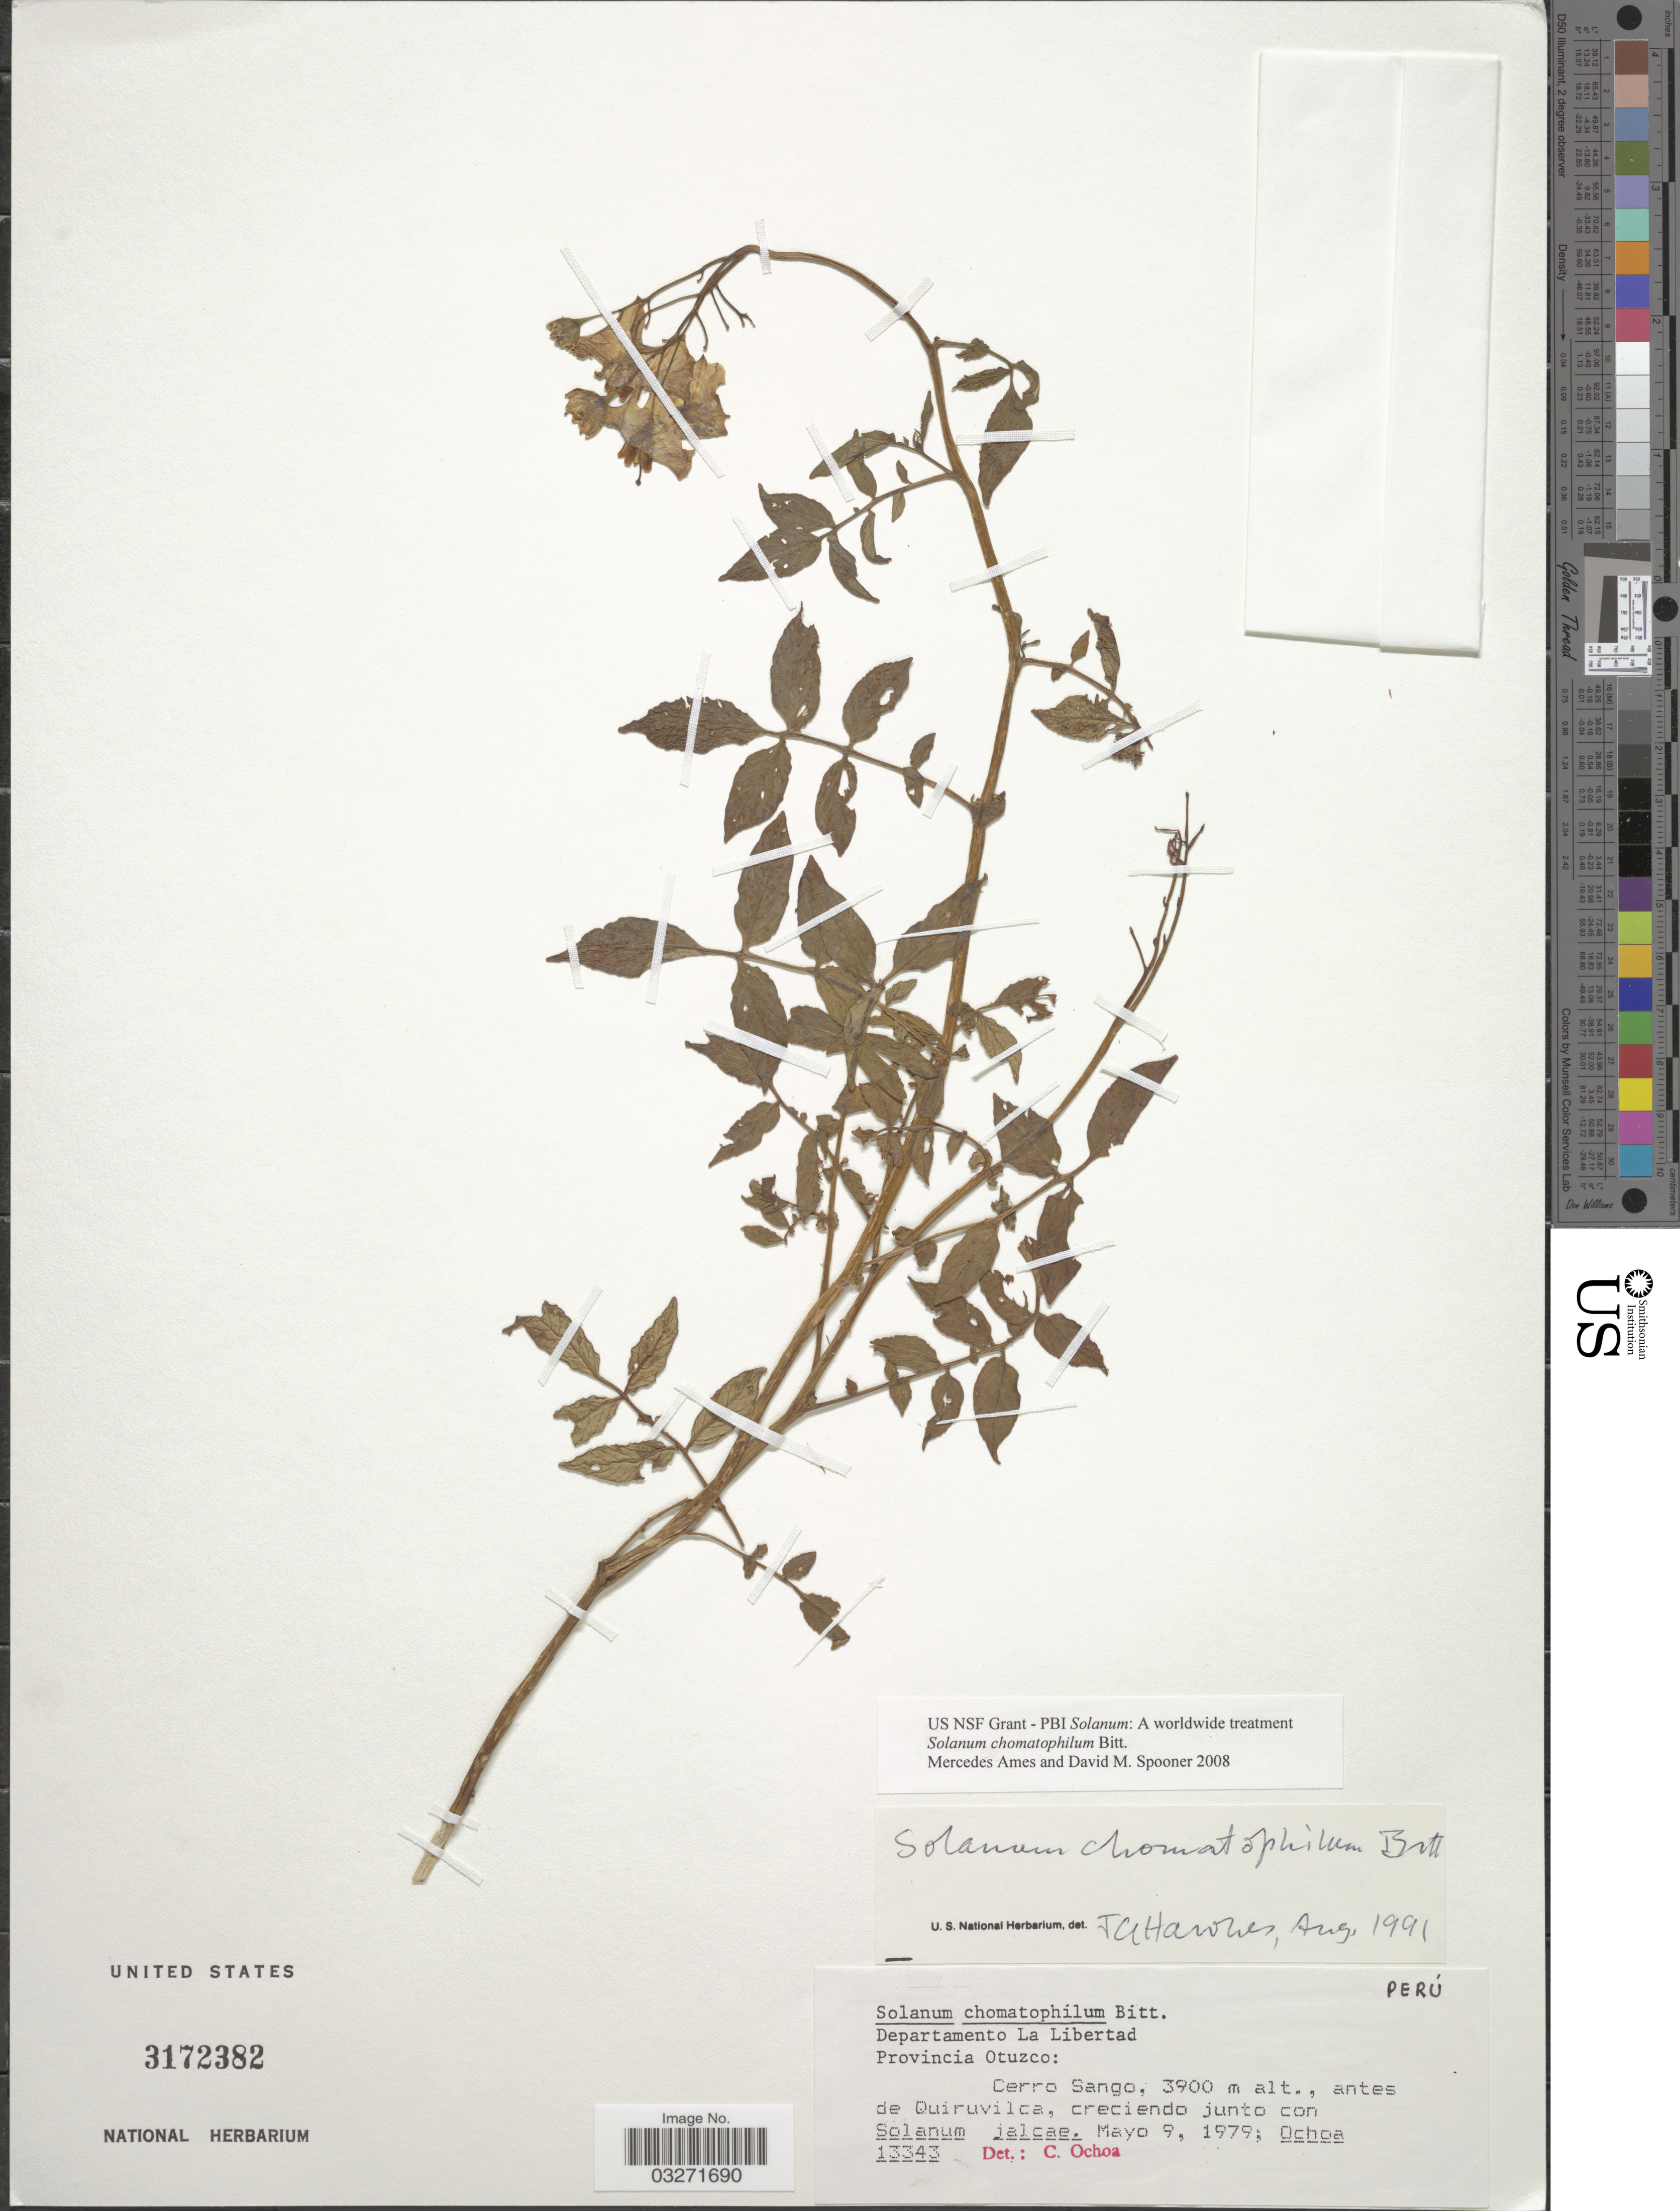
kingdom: Plantae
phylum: Tracheophyta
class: Magnoliopsida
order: Solanales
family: Solanaceae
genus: Solanum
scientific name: Solanum chomatophilum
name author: Bitter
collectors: -. Ochoa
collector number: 13343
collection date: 1979-05-09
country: Peru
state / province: La Libertad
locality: Departamento La Libertad, Provincia Otuzco: Cerro Sango, antes de Quiruvilca.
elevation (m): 3900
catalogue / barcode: US 3172382